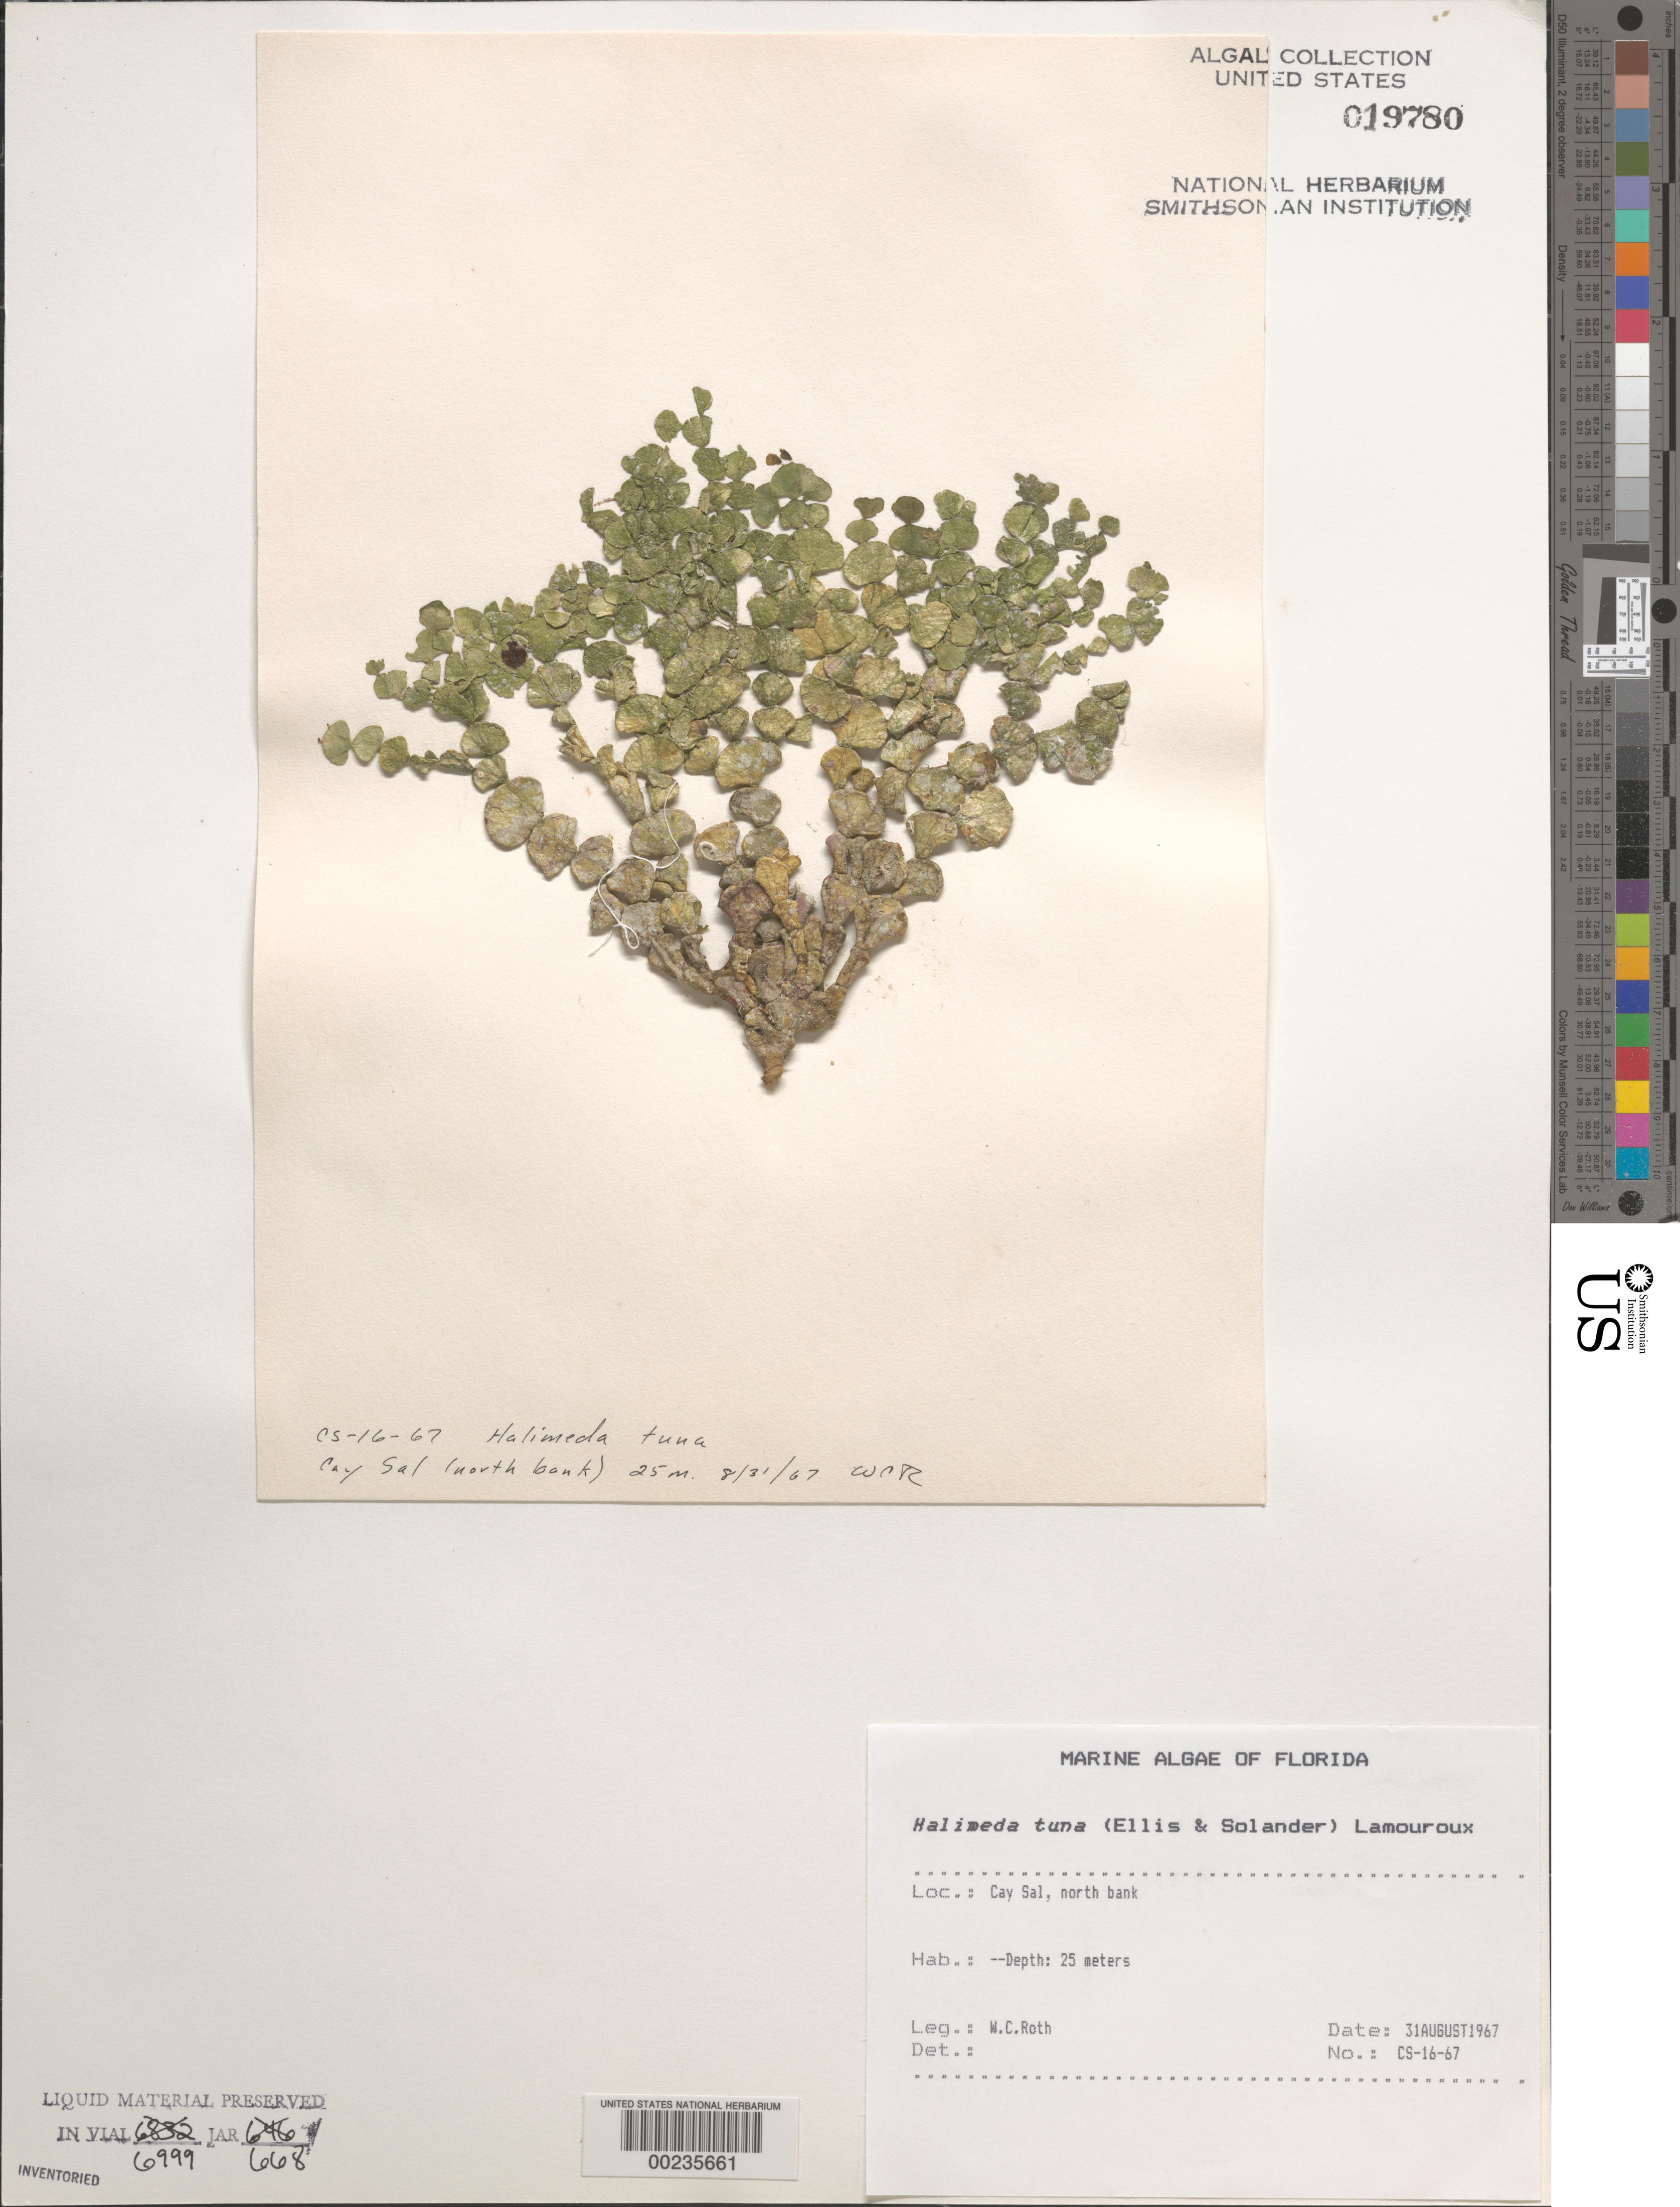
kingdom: Plantae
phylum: Chlorophyta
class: Ulvophyceae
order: Bryopsidales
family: Halimedaceae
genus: Halimeda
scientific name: Halimeda tuna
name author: (J. Ellis & Sol.) J.V.Lamouroux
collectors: W. C. Roth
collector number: Cs-16-67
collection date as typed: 31 Aug 1967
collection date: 1967-08-31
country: United States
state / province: Florida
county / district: Monroe County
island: Cay Sal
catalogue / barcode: US 19780